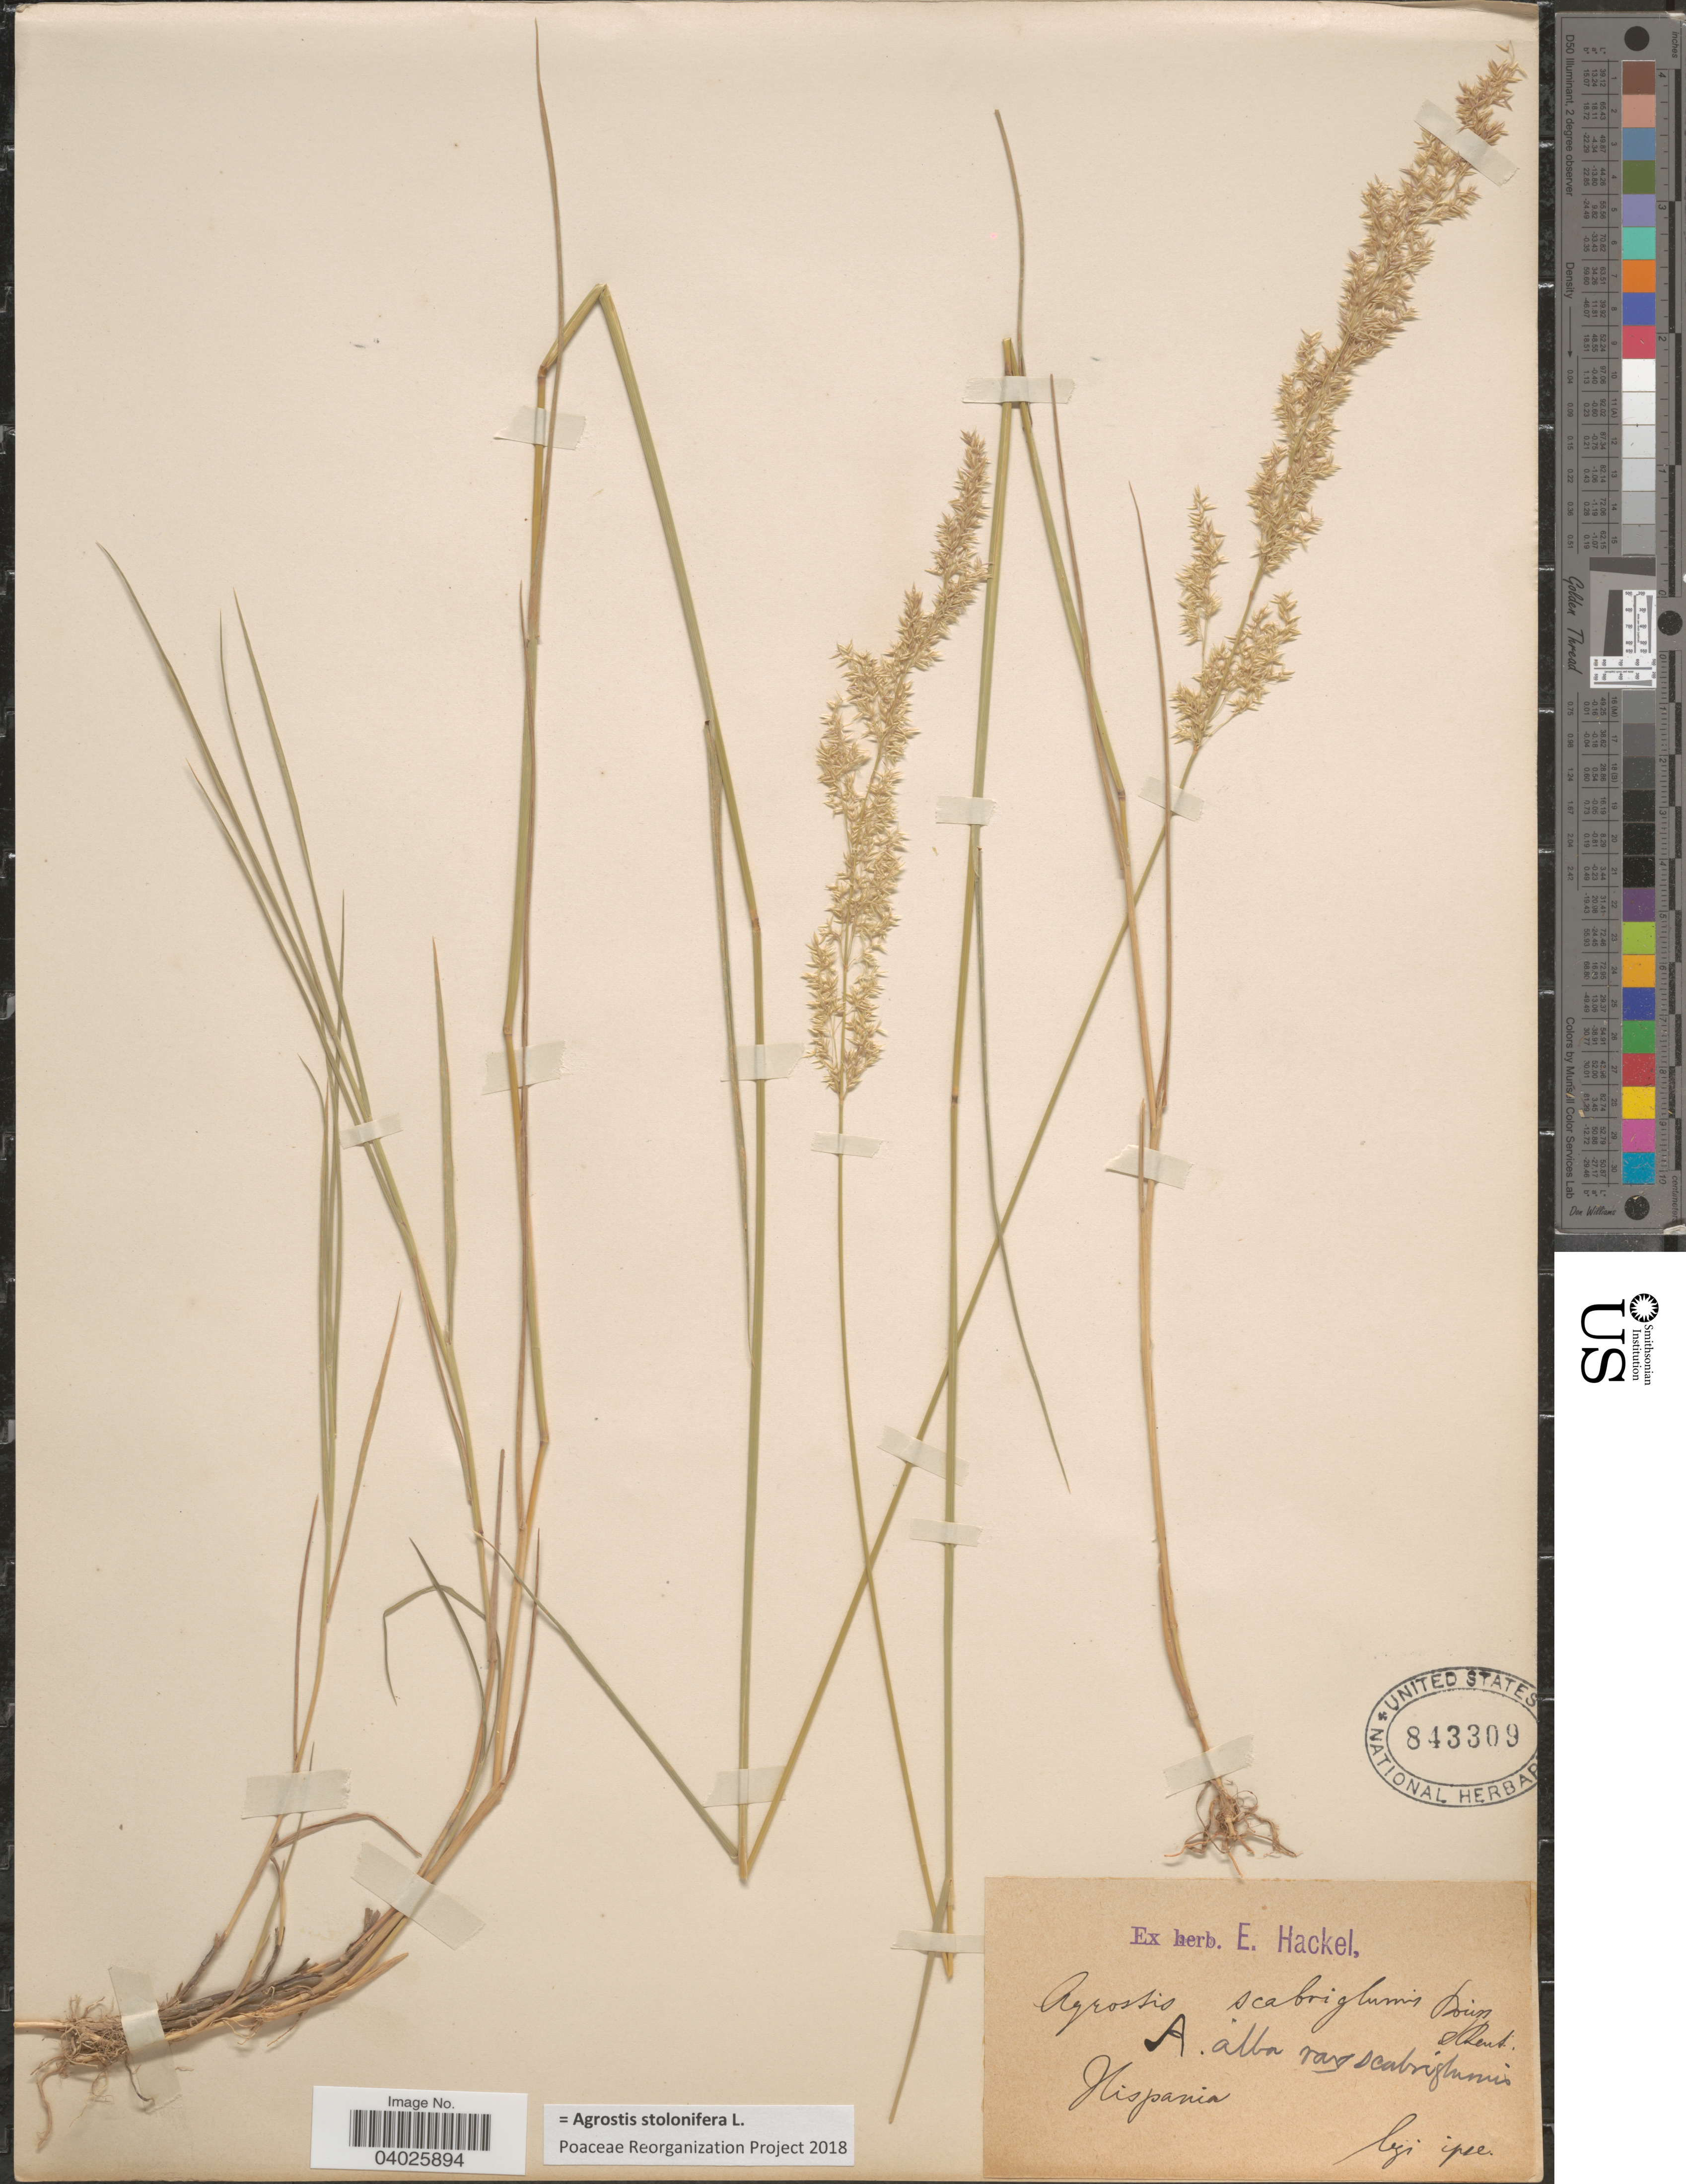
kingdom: Plantae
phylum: Tracheophyta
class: Liliopsida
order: Poales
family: Poaceae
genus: Agrostis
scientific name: Agrostis stolonifera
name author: L.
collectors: -. Ipse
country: Spain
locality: Hispania.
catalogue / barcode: US 843309